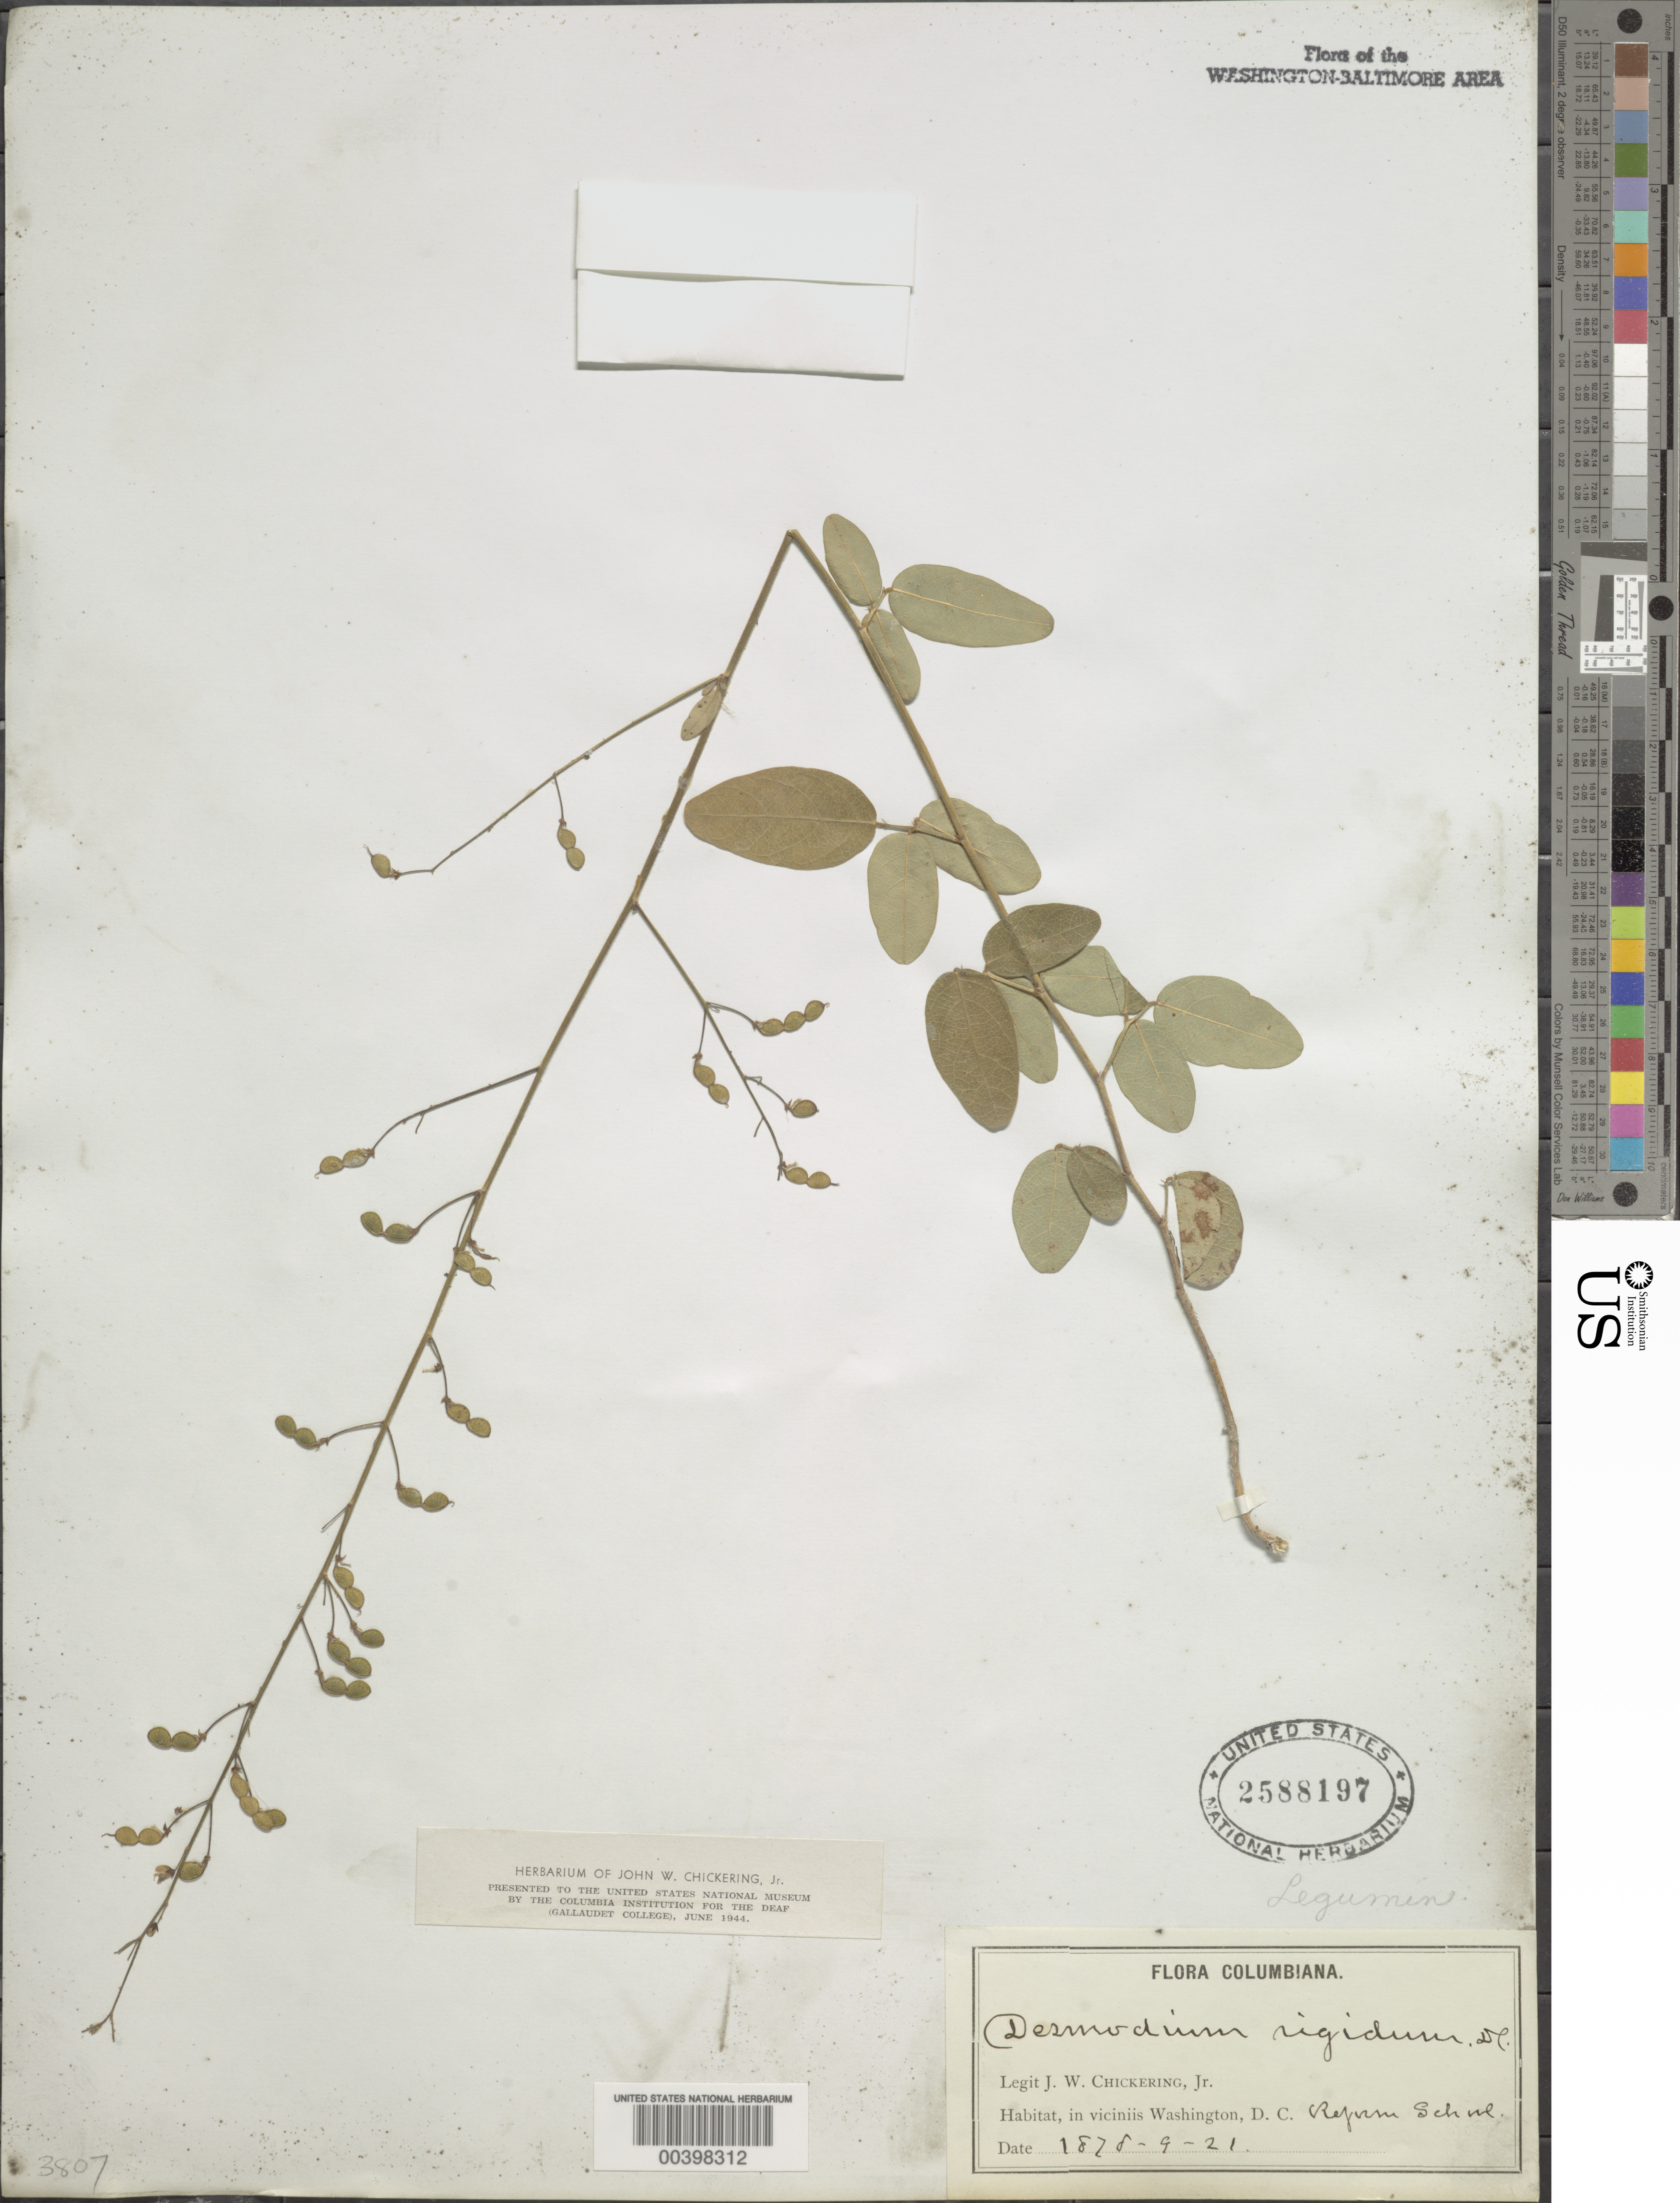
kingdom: Plantae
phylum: Tracheophyta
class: Magnoliopsida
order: Fabales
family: Fabaceae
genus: Desmodium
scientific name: Desmodium rigidum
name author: (Elliott) DC.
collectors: J. W. Chickering Jr.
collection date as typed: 21 Sep 1878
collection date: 1878-09-21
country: United States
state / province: District of Columbia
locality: Reform School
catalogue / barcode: US 2588197